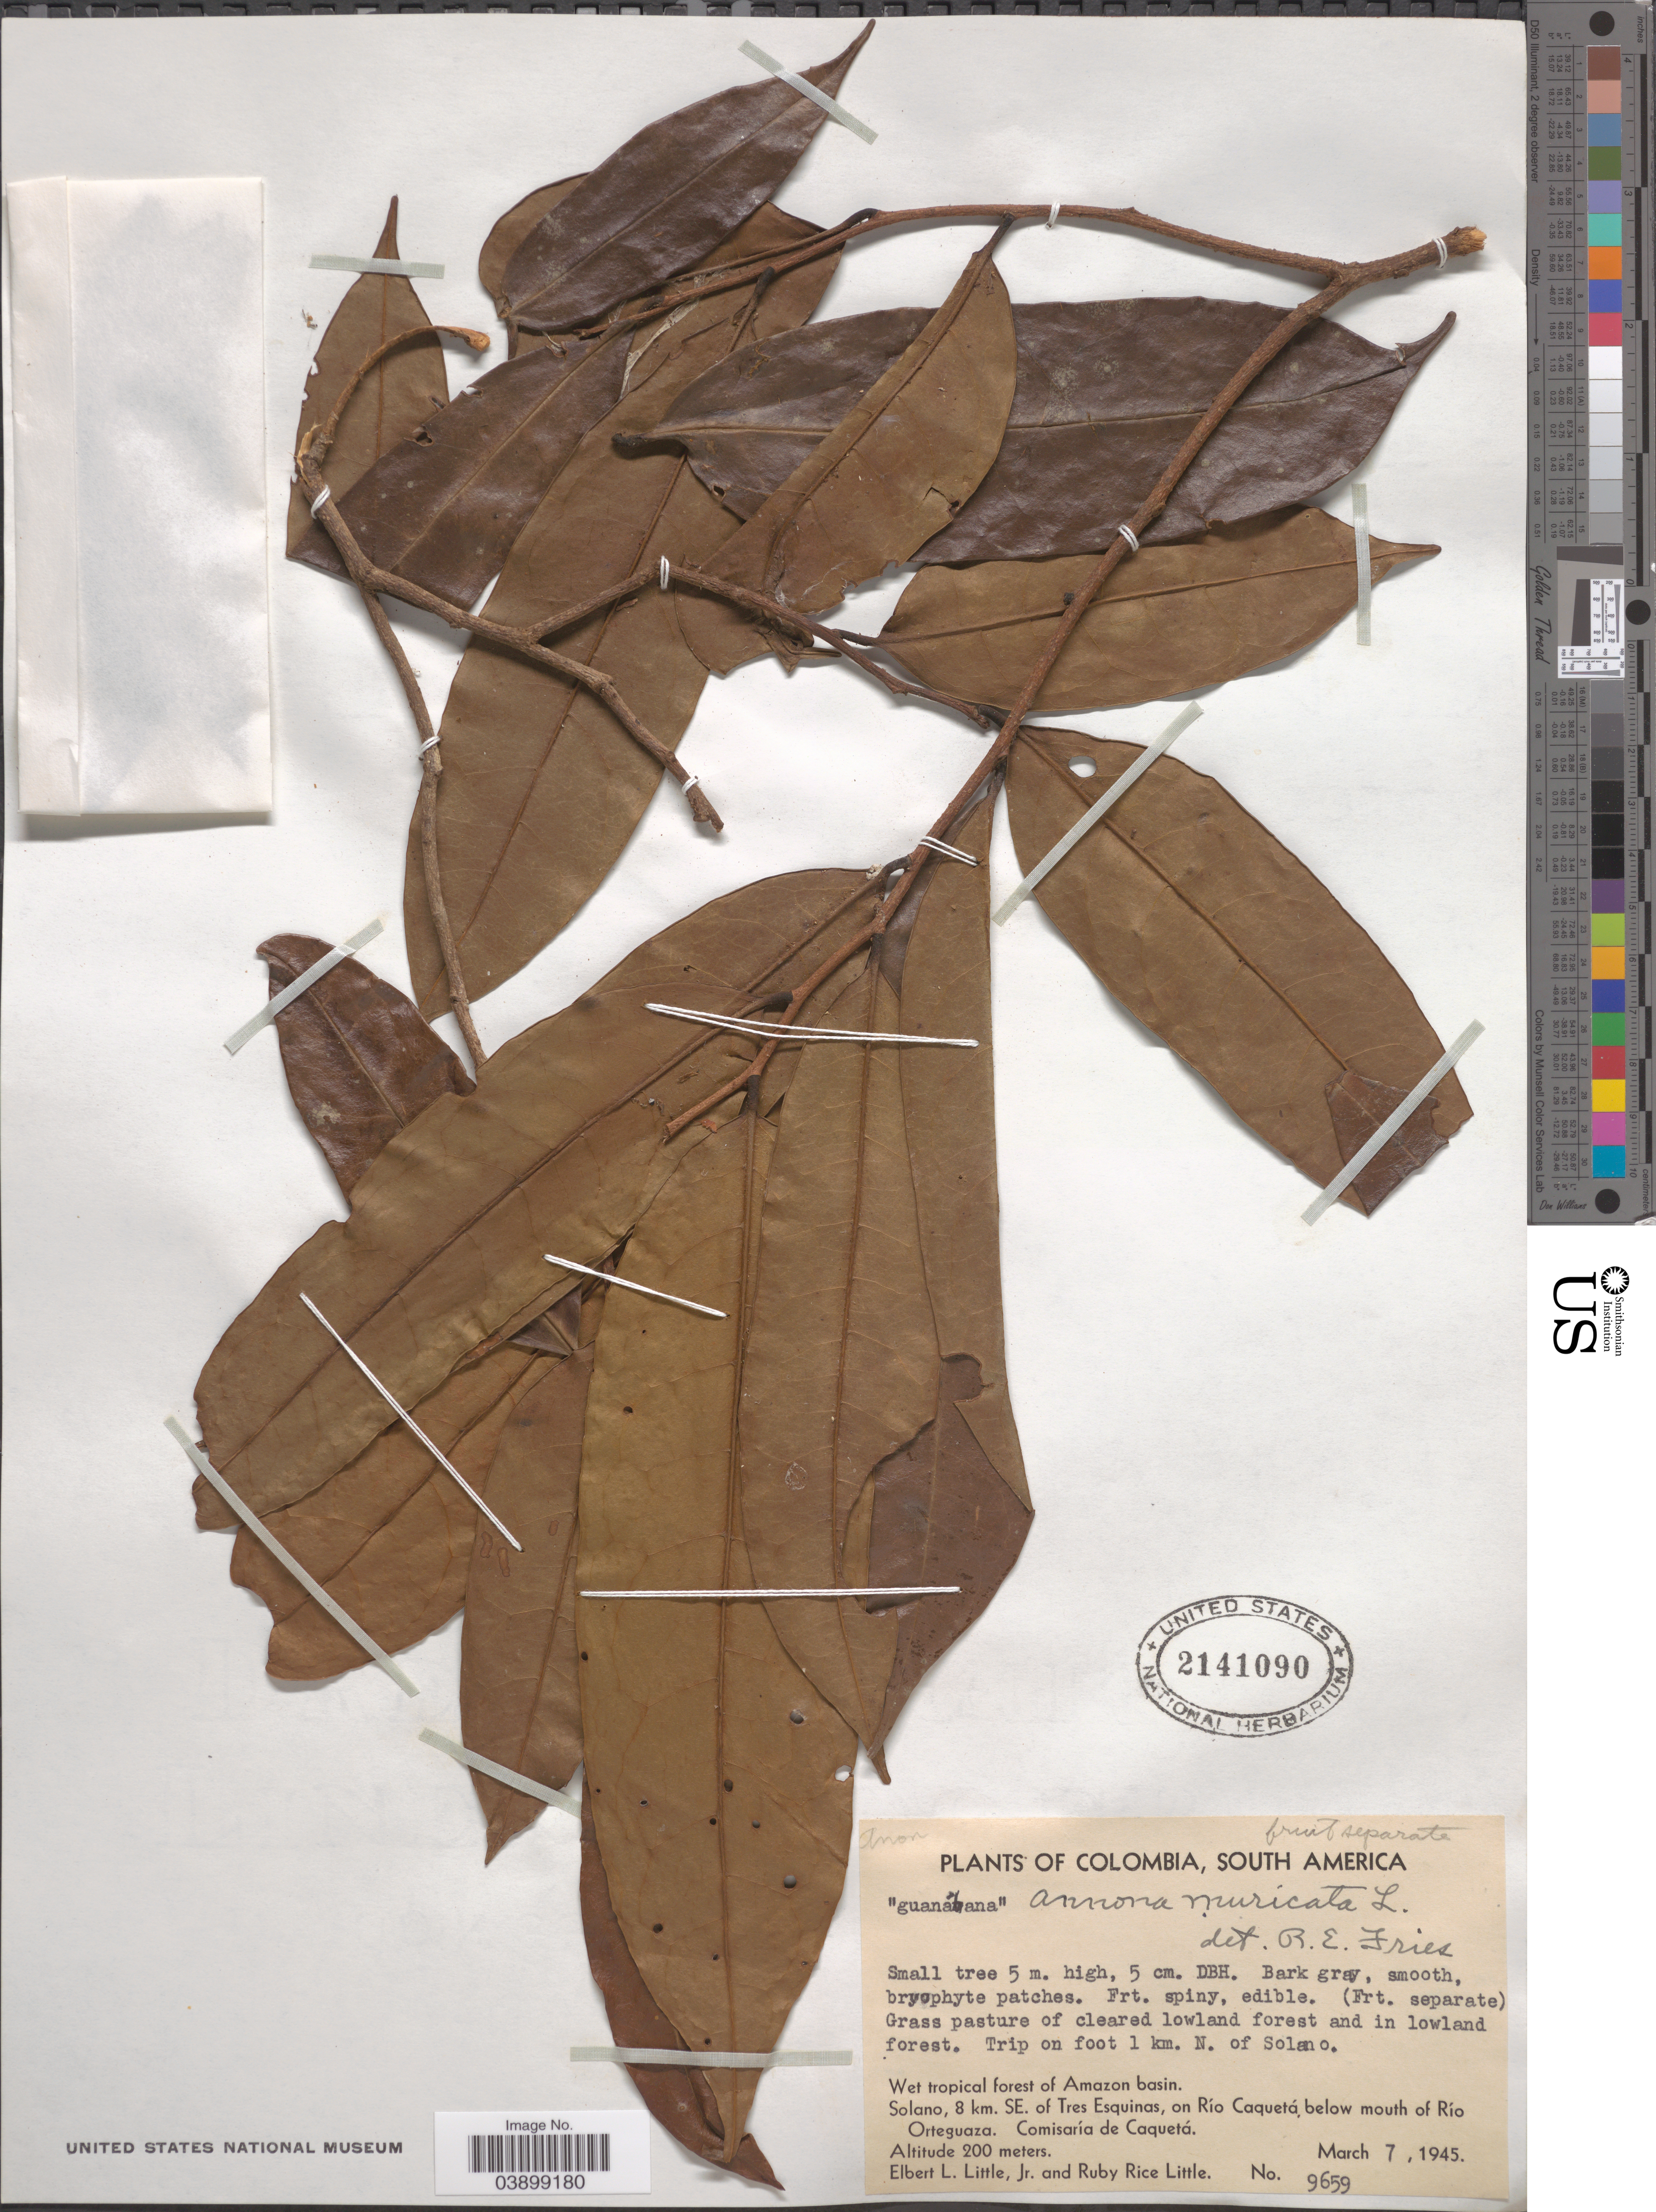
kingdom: Plantae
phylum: Tracheophyta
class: Magnoliopsida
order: Magnoliales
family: Annonaceae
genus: Annona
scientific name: Annona muricata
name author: L.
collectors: E. L. Little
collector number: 9659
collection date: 1945-03-07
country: Colombia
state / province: Caquetá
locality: Trip on foot 1 km. N. of Solano. Wet tropical forest of Amazon basin. Solano, 8 km. SE. of Tres Esquinas, on Río Caquetá, below mouth of Río Orteguaza. Comisaría de Caquetá.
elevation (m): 200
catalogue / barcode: US 2141090